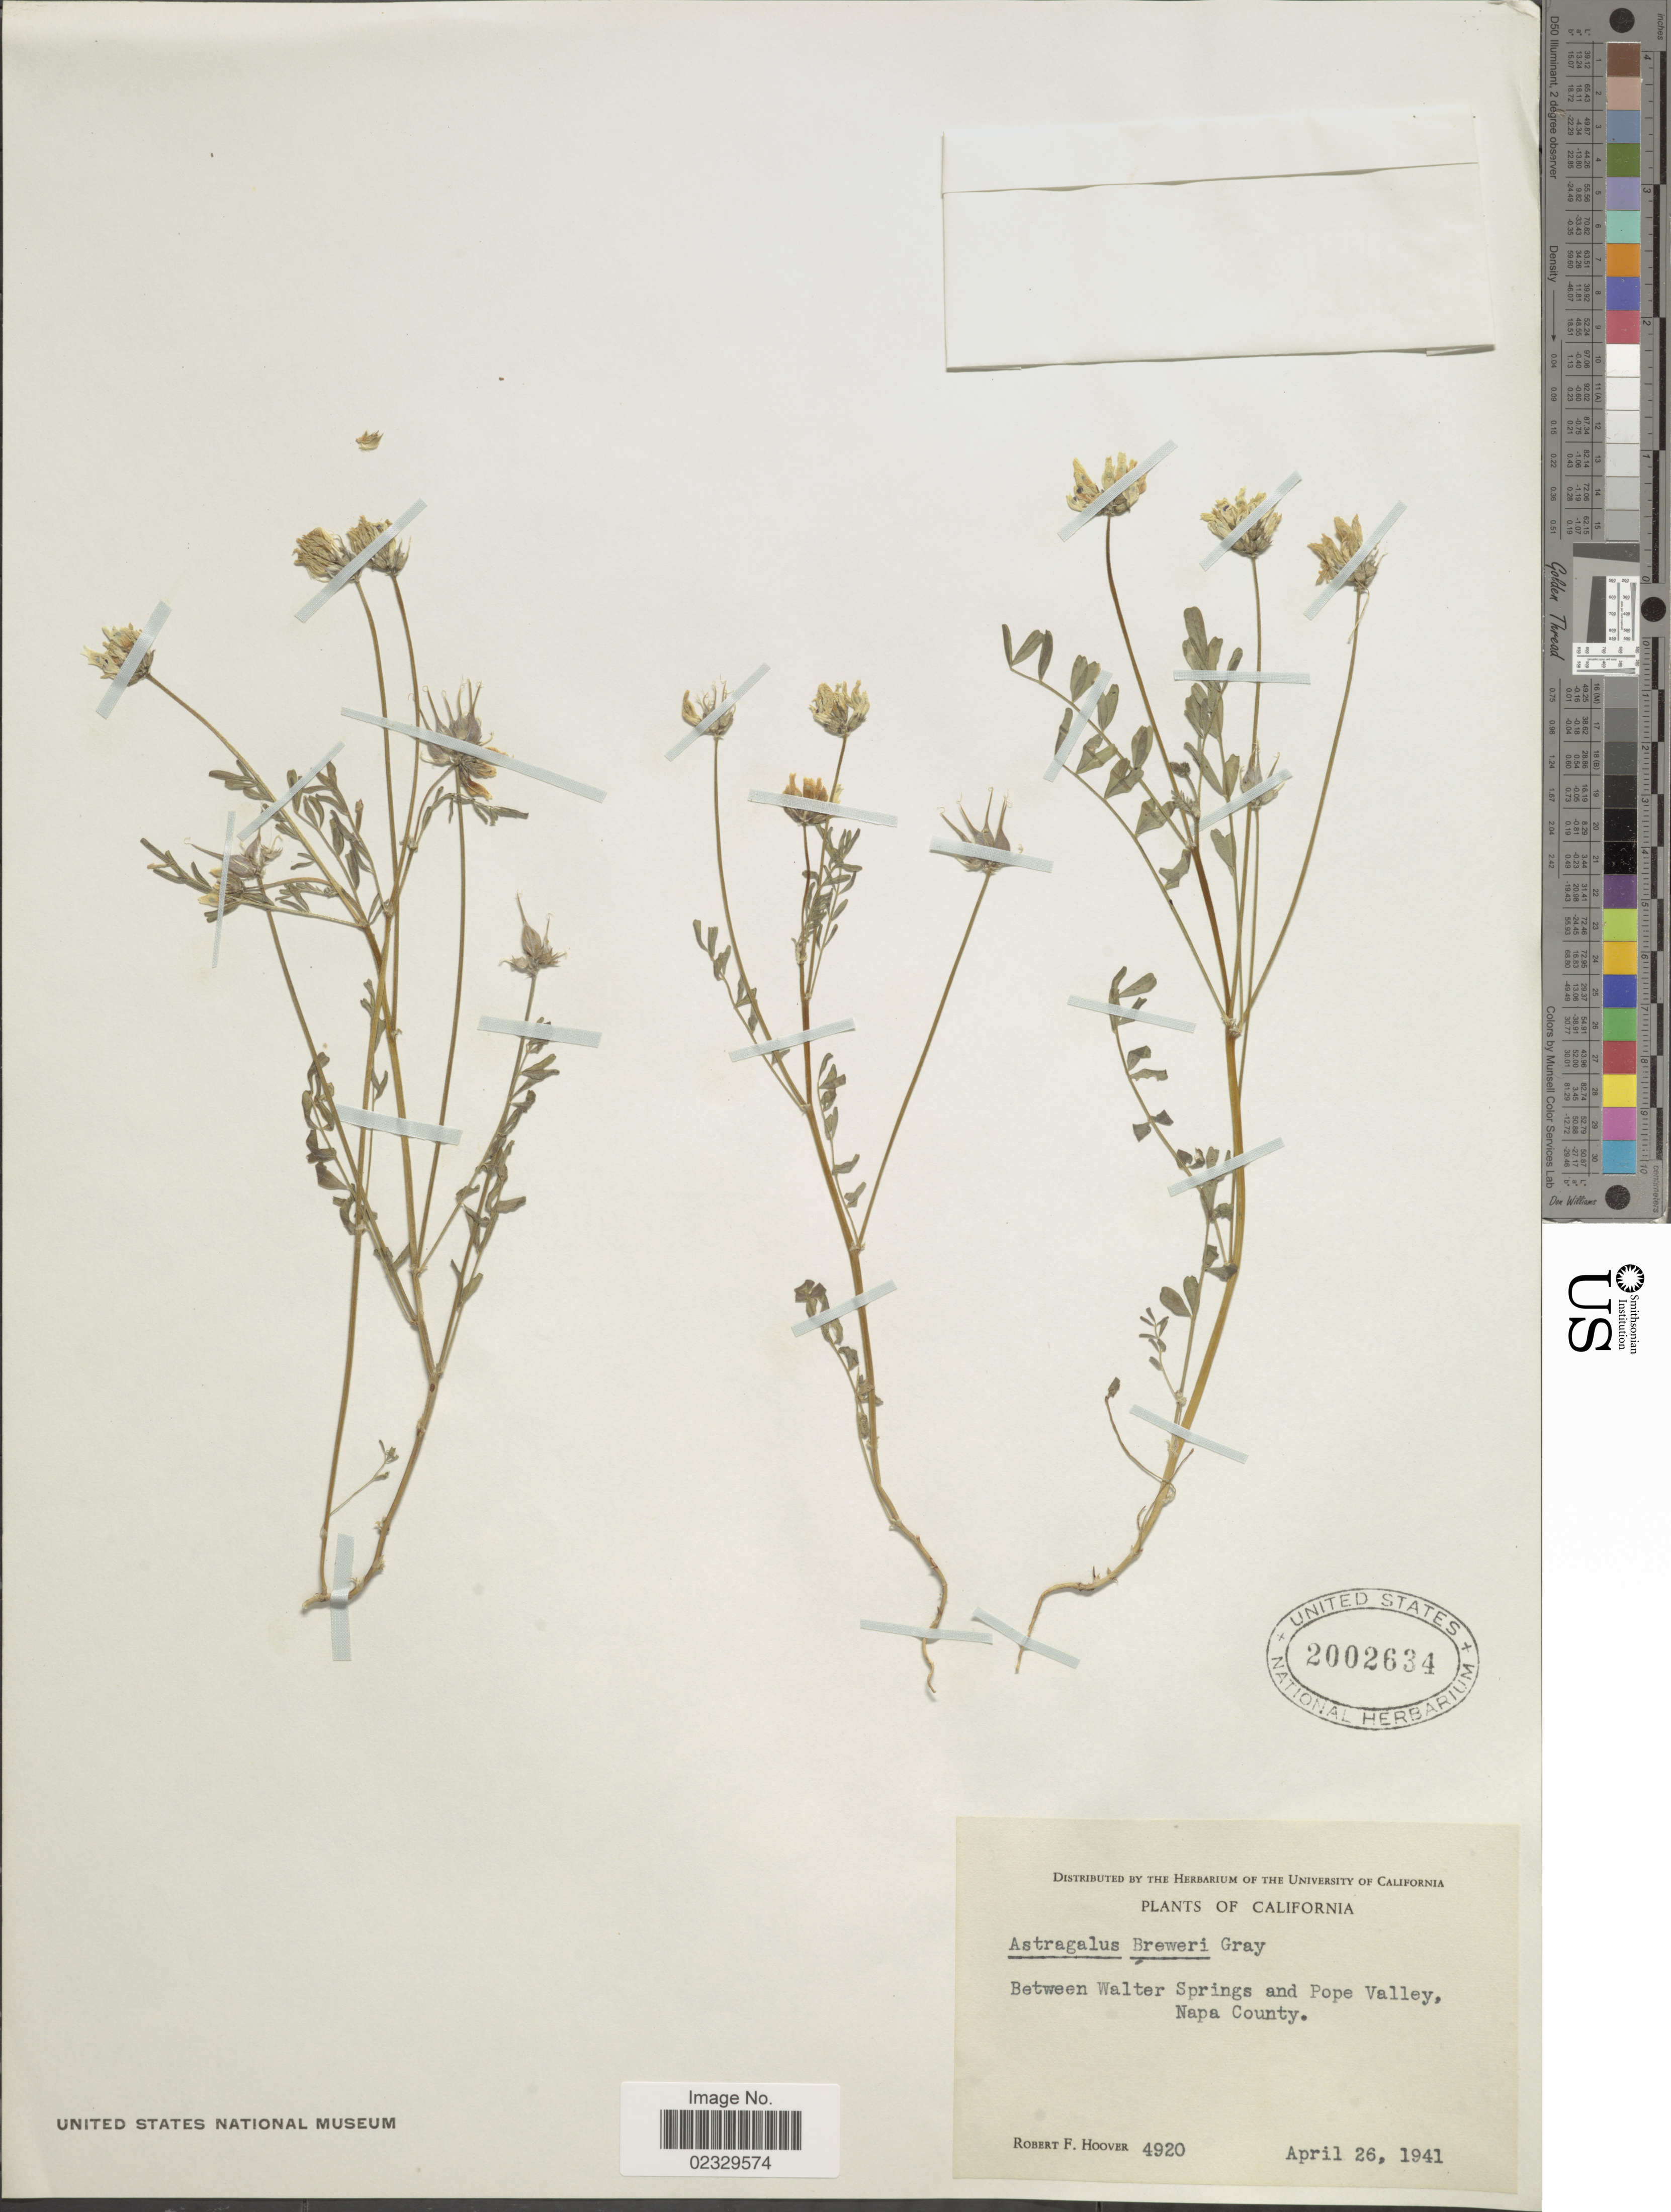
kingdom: Plantae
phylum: Tracheophyta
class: Magnoliopsida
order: Fabales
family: Fabaceae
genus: Astragalus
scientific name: Astragalus breweri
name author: A. Gray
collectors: R. F. Hoover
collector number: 4920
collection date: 1941-04-26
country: United States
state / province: California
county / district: Napa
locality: Between Walter Springs and Pope Valley, Napa County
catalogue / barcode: US 2002634